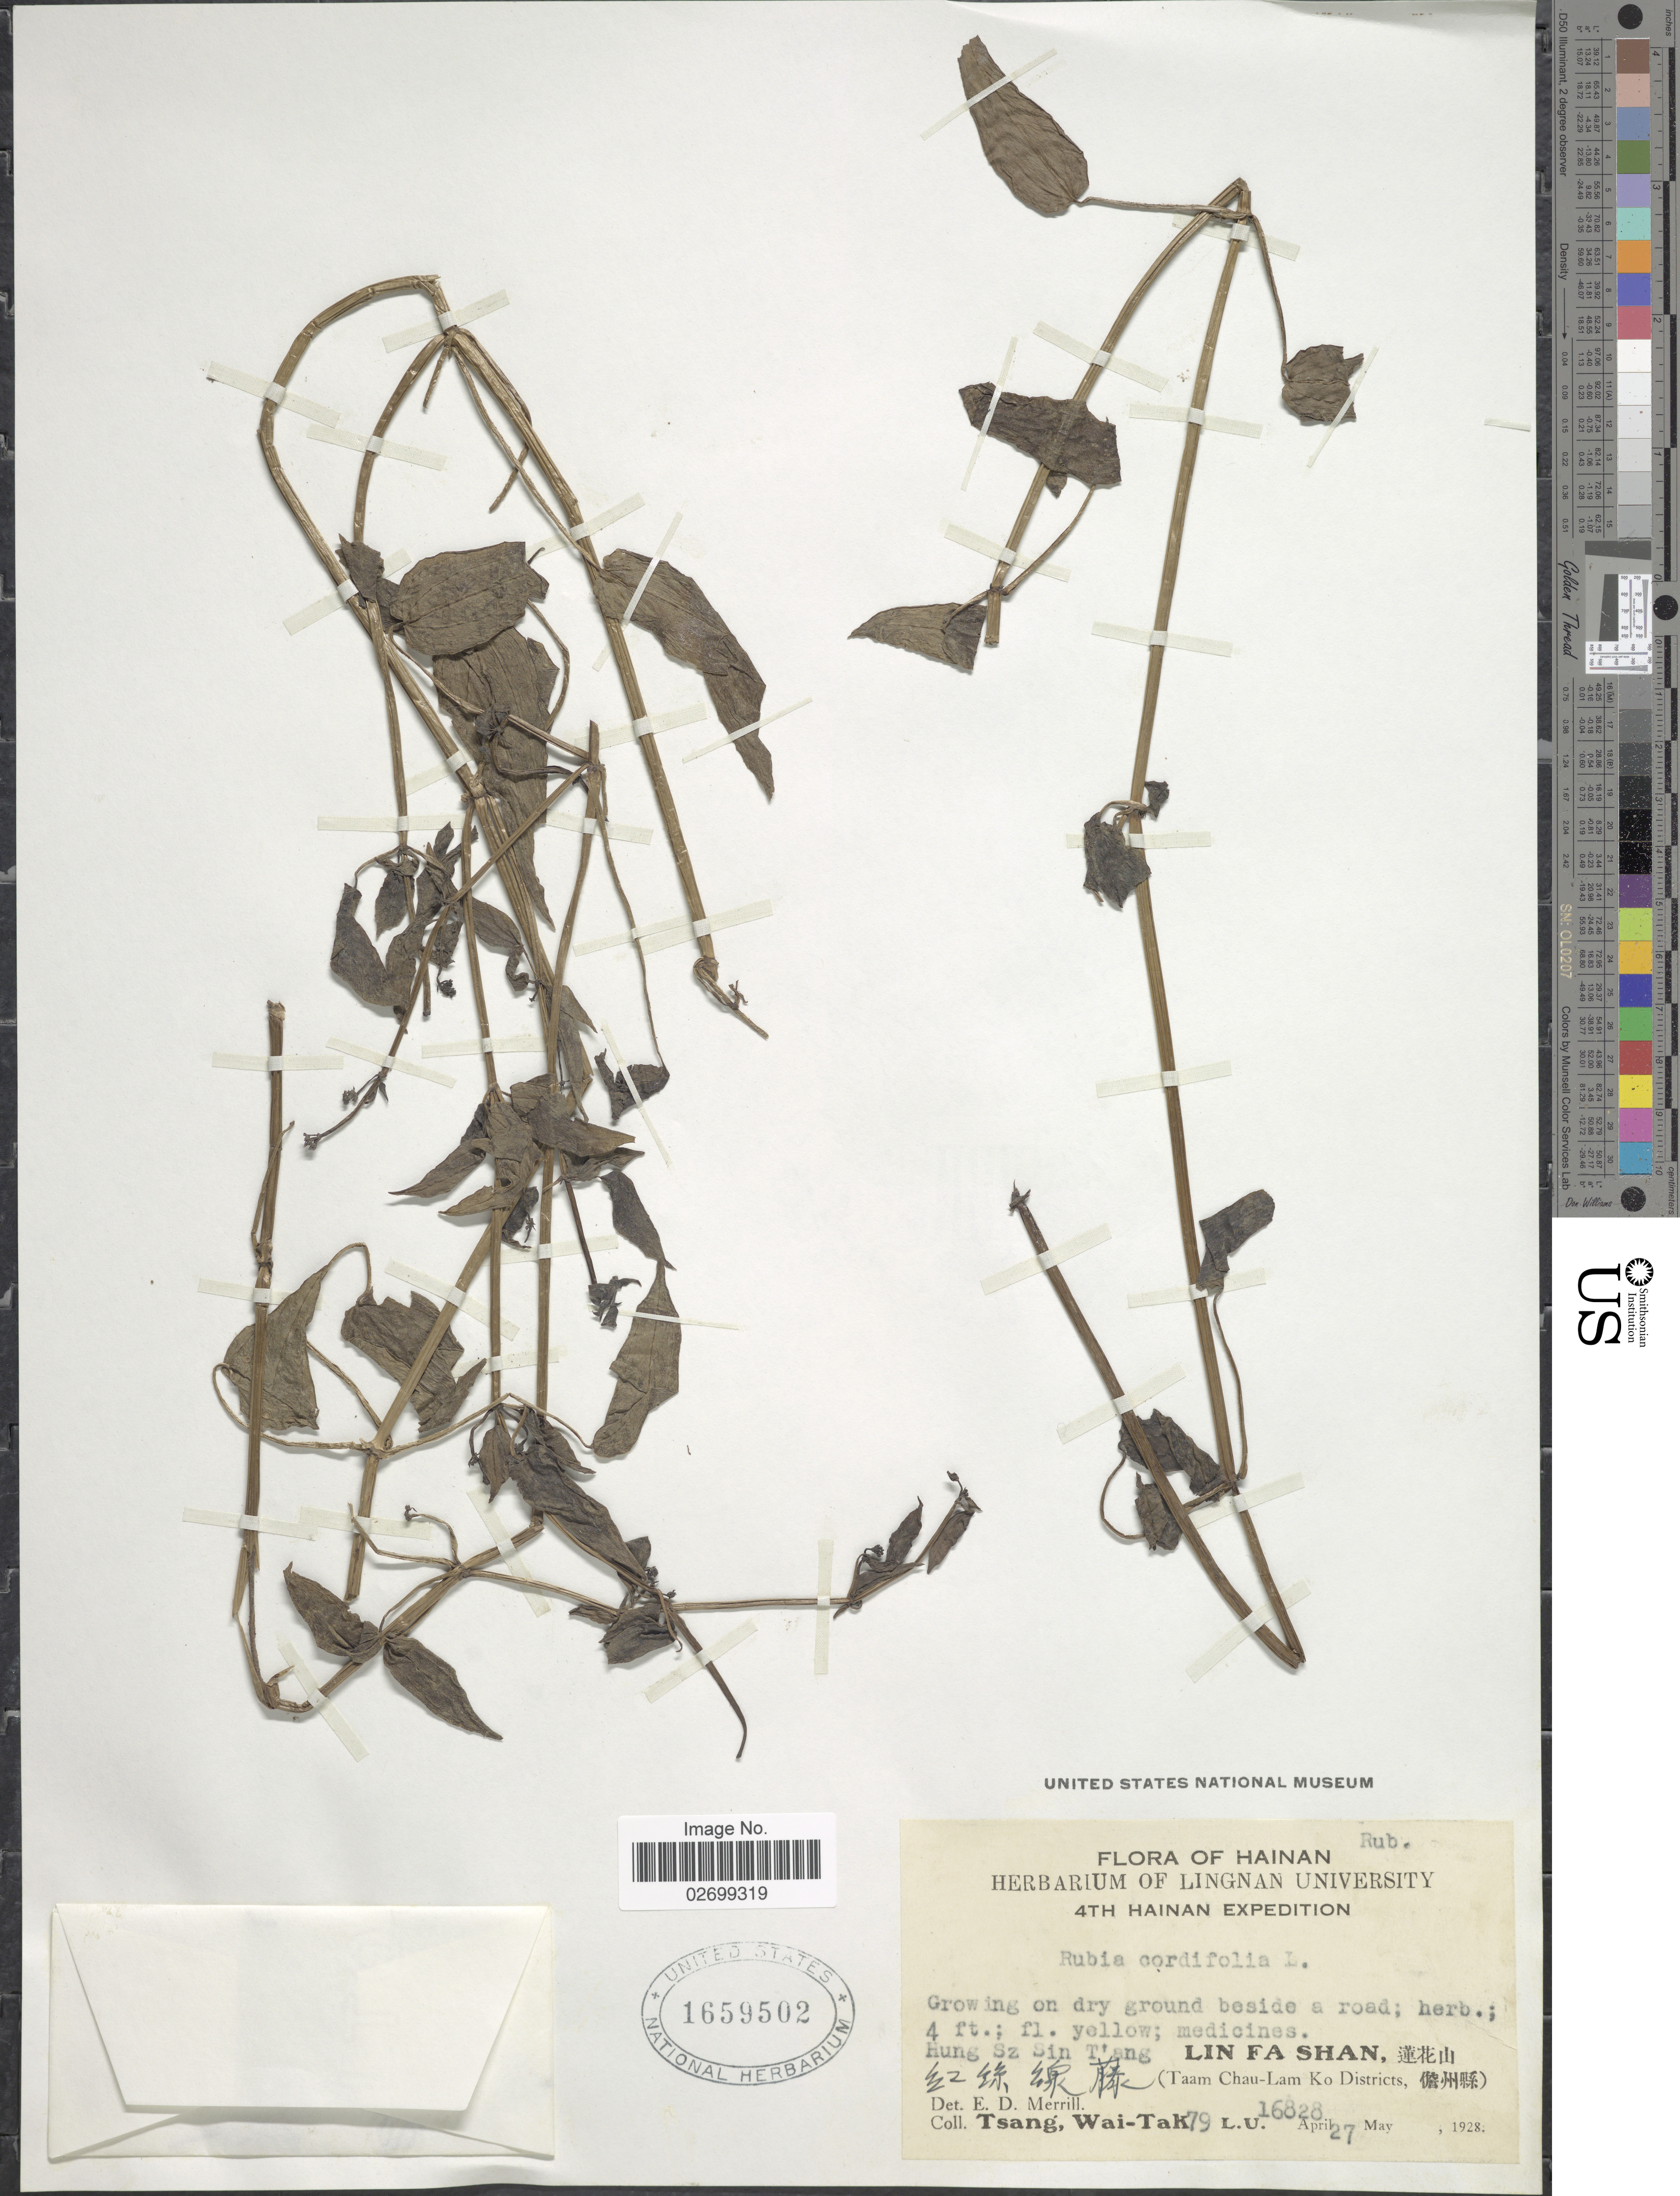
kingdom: Plantae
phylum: Tracheophyta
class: Magnoliopsida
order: Gentianales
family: Rubiaceae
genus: Rubia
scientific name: Rubia cordifolia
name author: L.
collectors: W. T. Tsang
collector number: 79/16828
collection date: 1928-04-27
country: China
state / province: Hainan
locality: Beside a road, Hung Sz Sin T'ang, Lin Fa Shan (Taam Chau-Lam Ko Districts)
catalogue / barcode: US 1659502